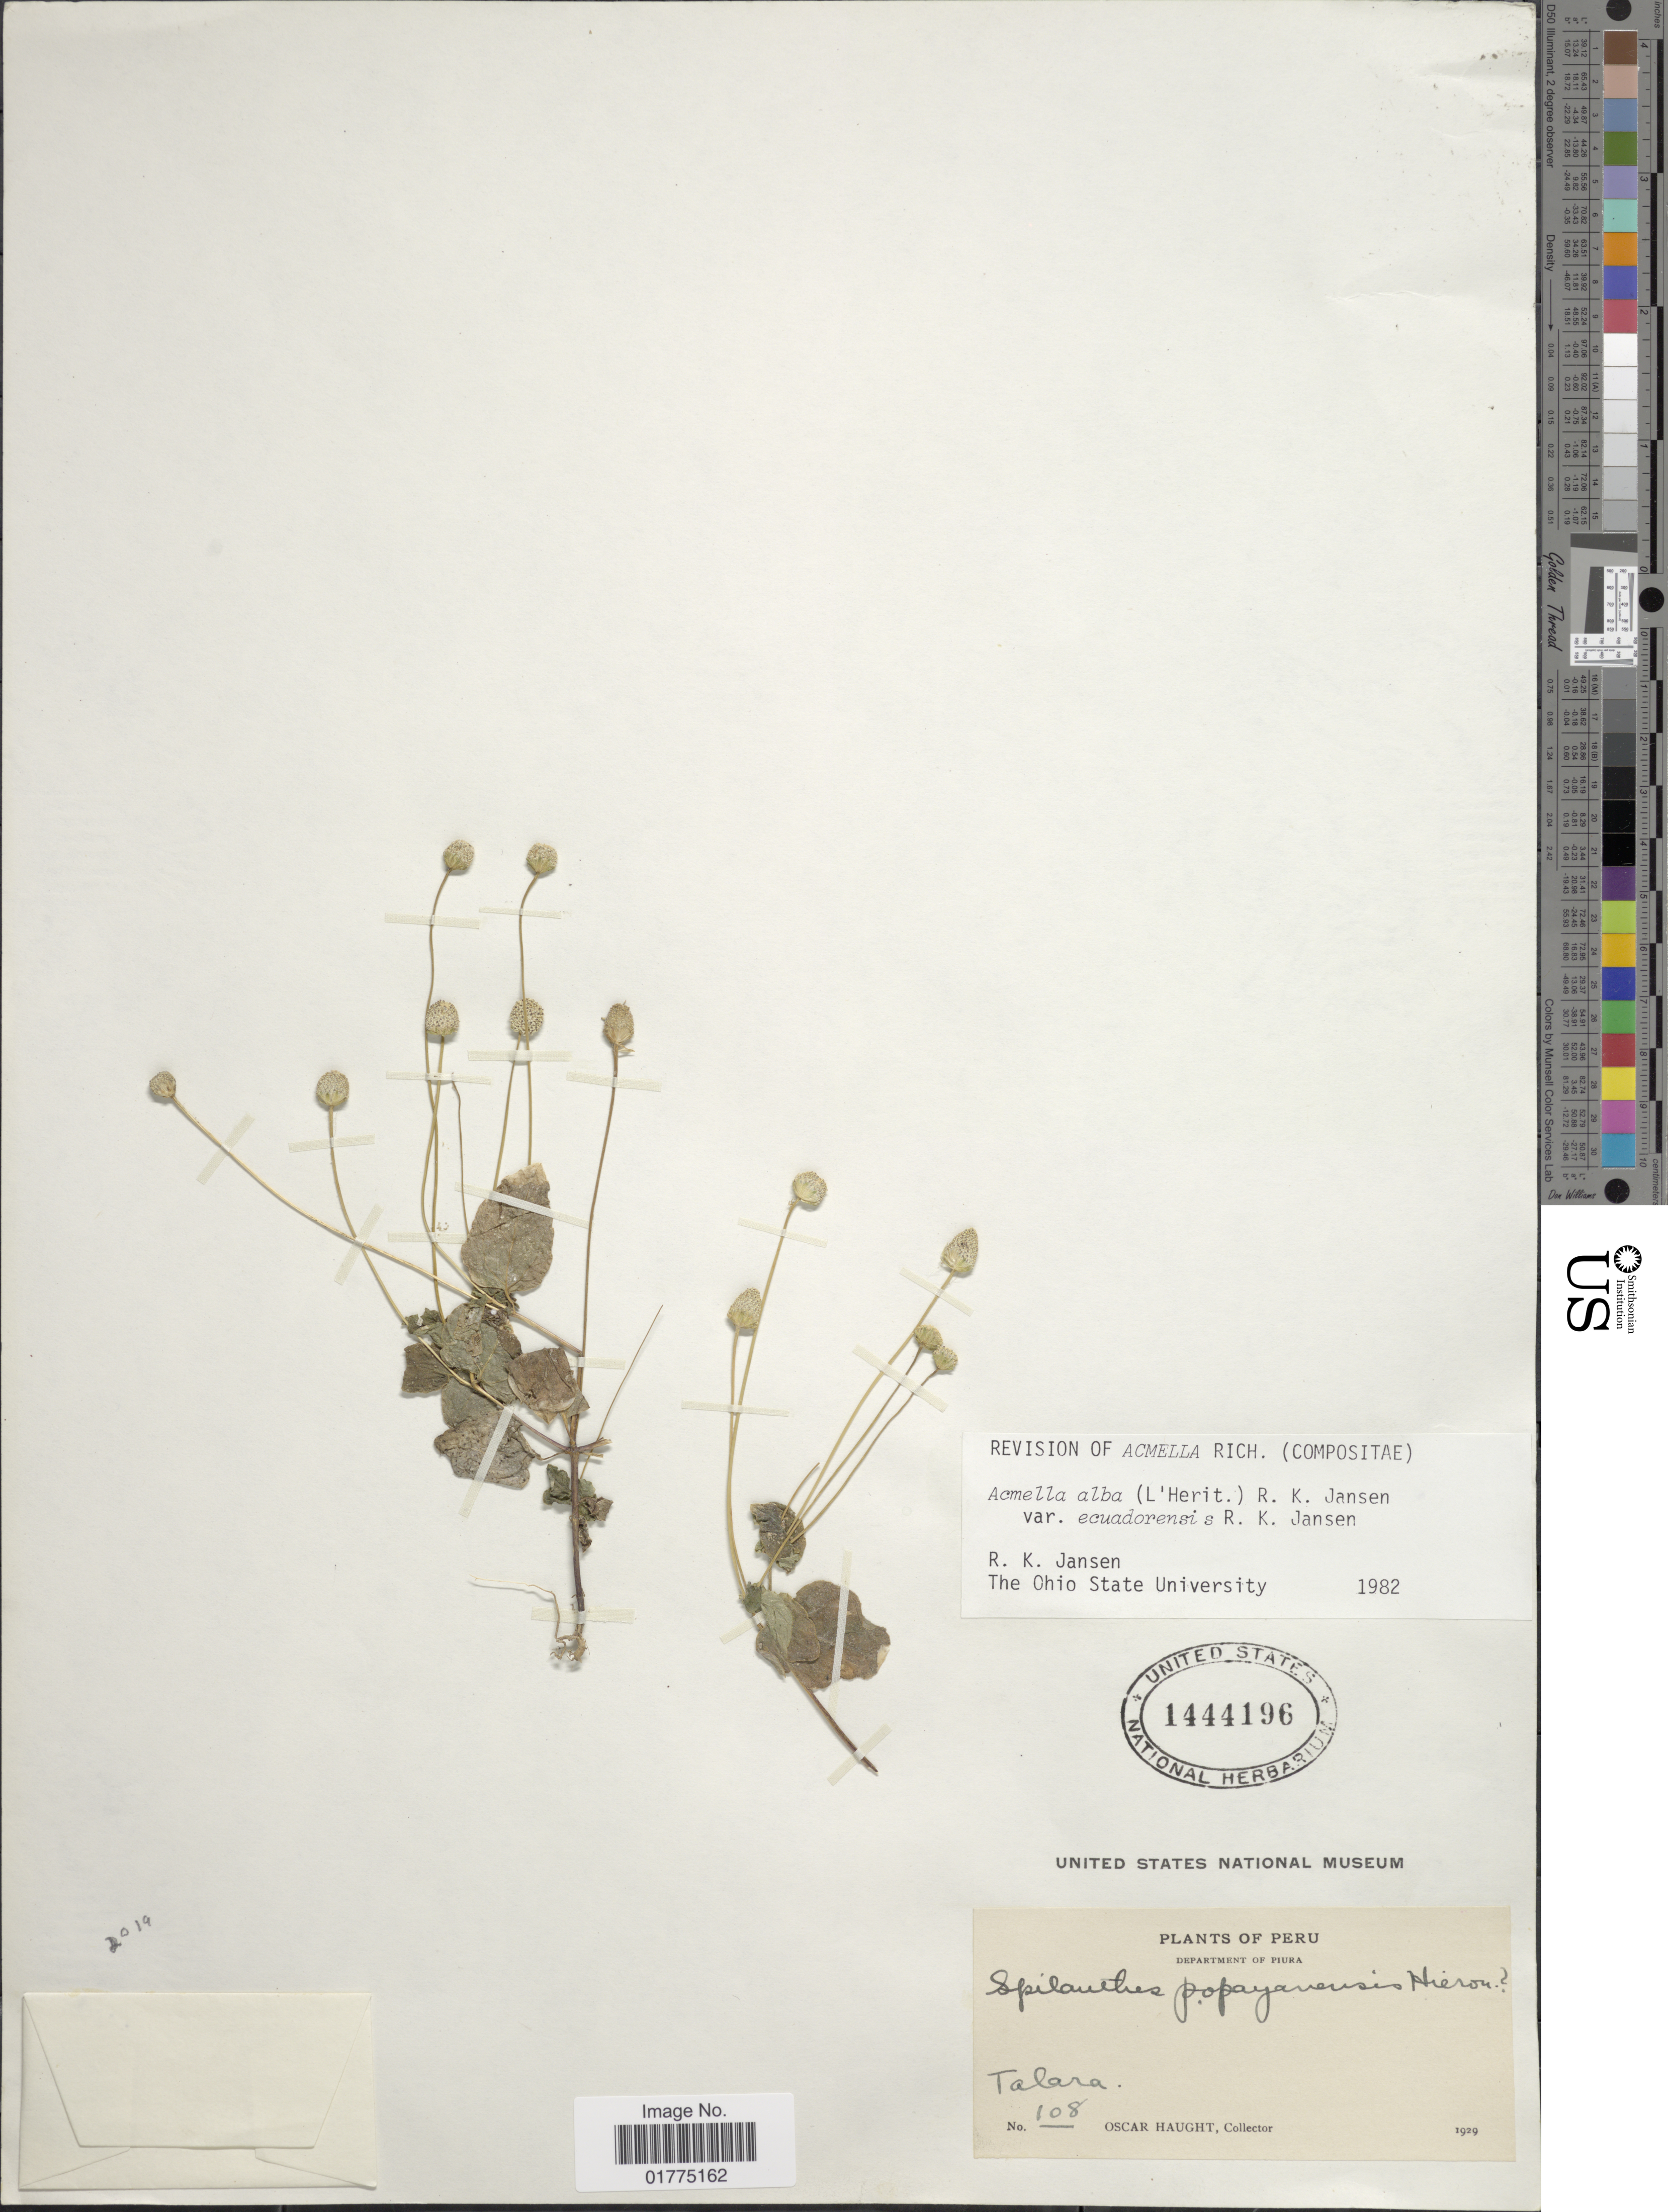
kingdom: Plantae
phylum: Tracheophyta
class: Magnoliopsida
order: Asterales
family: Asteraceae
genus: Acmella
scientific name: Acmella alba var. ecuadorensis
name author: R.K. Jansen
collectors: O. L. Haught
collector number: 108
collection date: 1929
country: Peru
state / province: Piura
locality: Department of Piura. Talara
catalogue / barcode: US 1444196